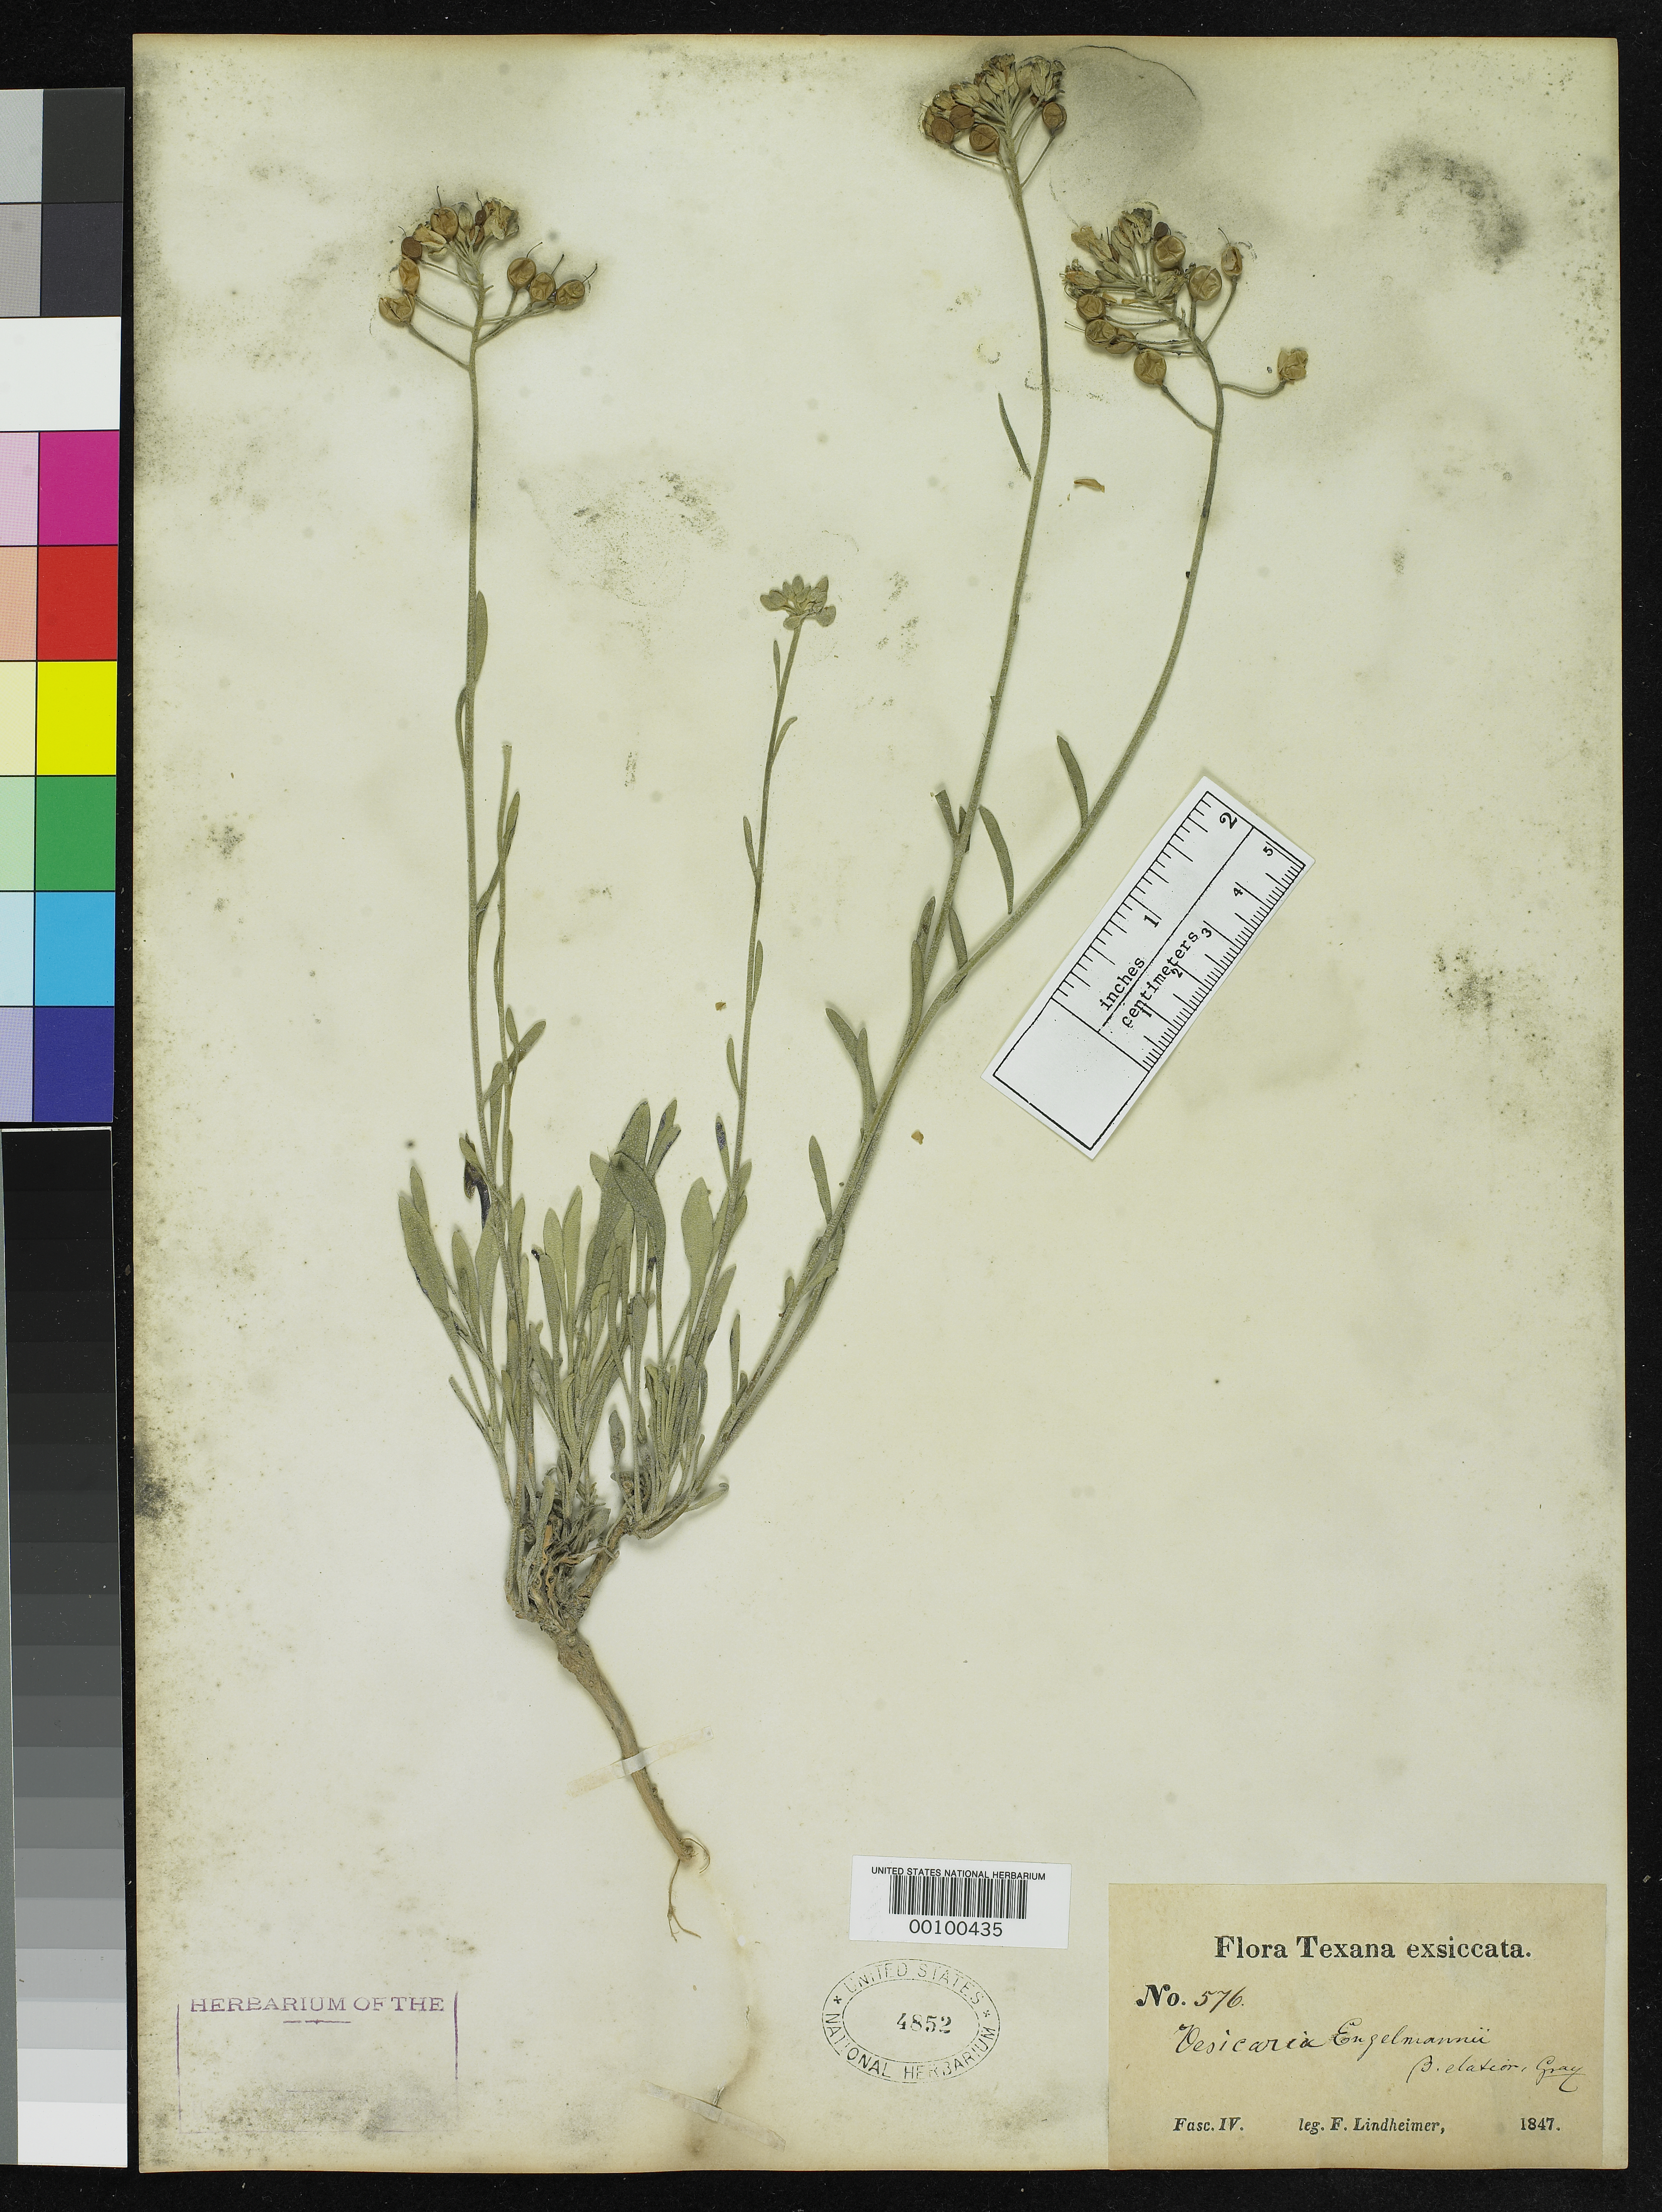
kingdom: Plantae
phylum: Tracheophyta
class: Magnoliopsida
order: Brassicales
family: Brassicaceae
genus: Physaria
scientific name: Physaria engelmannii var. elatior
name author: A. Gray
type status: Isotype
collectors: F. J. Lindheimer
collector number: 576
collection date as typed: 1847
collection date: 1847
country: United States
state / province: Texas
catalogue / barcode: US 4852